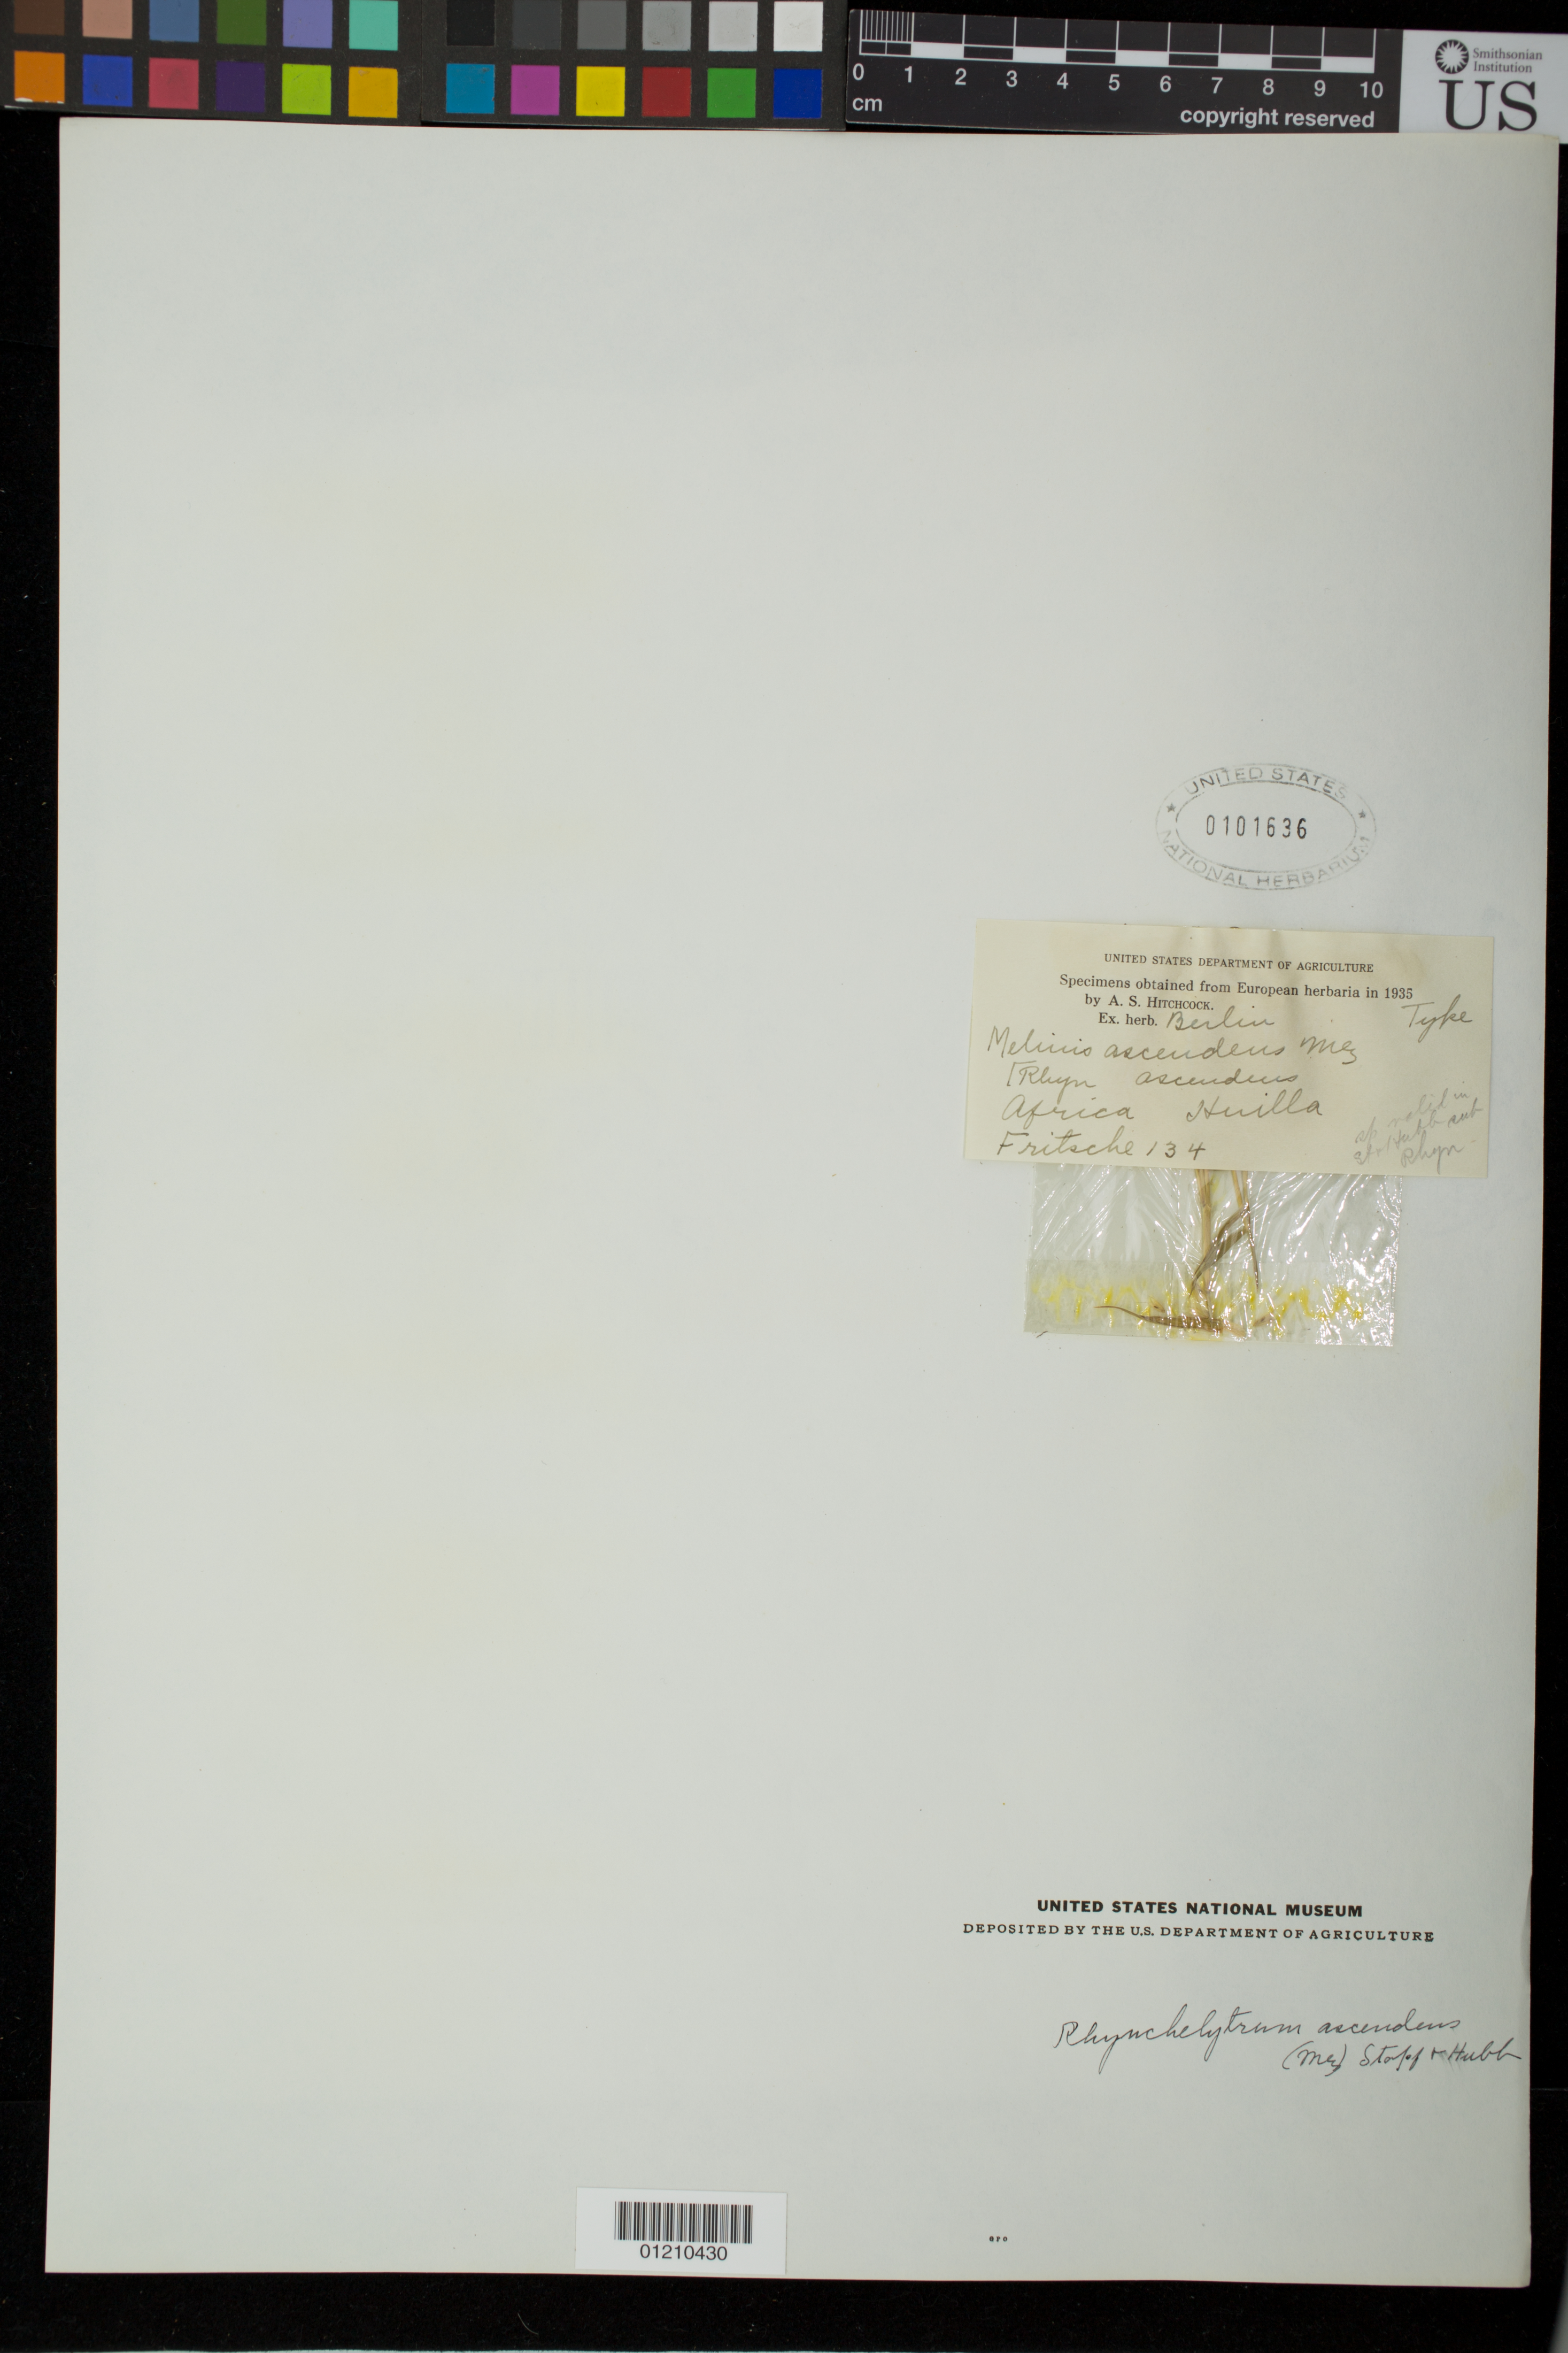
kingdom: Plantae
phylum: Tracheophyta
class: Liliopsida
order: Poales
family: Poaceae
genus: Melinis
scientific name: Melinis ascendens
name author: Mez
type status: Syntype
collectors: F. Fritzsche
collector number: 134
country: Angola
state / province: Huíla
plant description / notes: Fragmentary material of type specimen ex herb.Berlin.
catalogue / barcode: US 101636